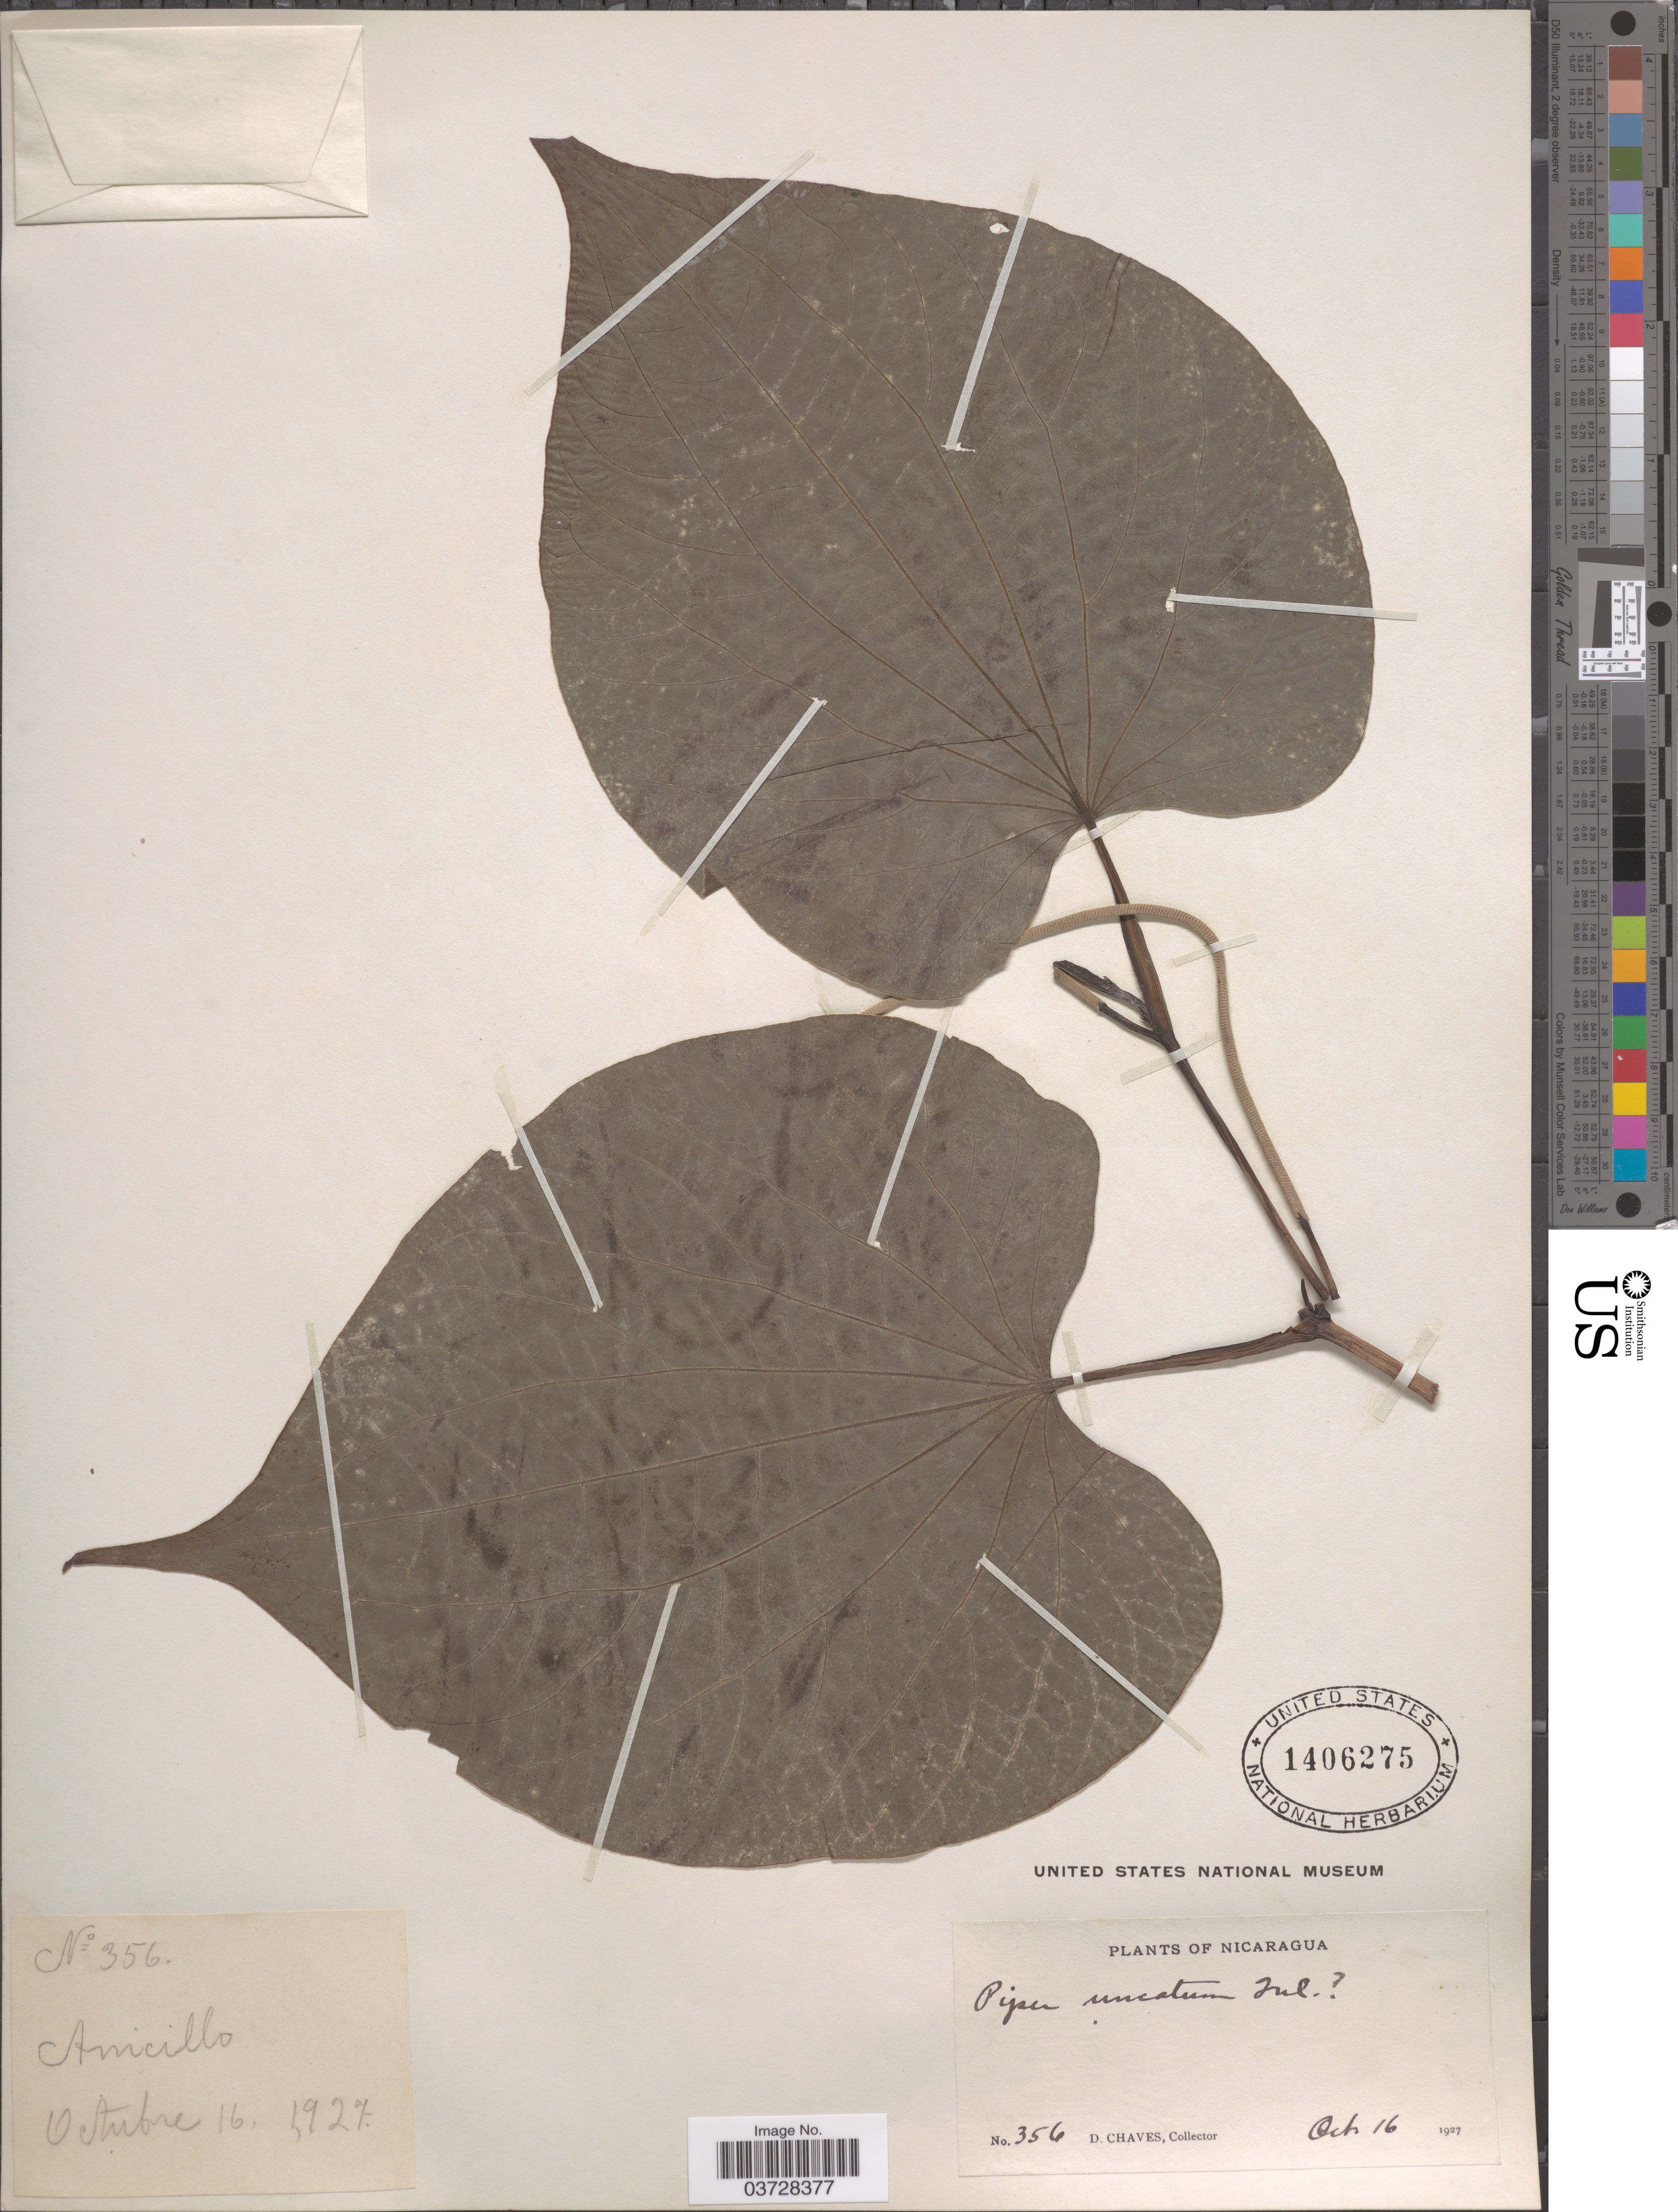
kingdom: Plantae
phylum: Tracheophyta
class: Magnoliopsida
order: Piperales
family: Piperaceae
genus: Piper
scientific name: Piper marginatum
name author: Jacq.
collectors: D. Chaves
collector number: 356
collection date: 1927-10-16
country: Nicaragua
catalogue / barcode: US 1406275